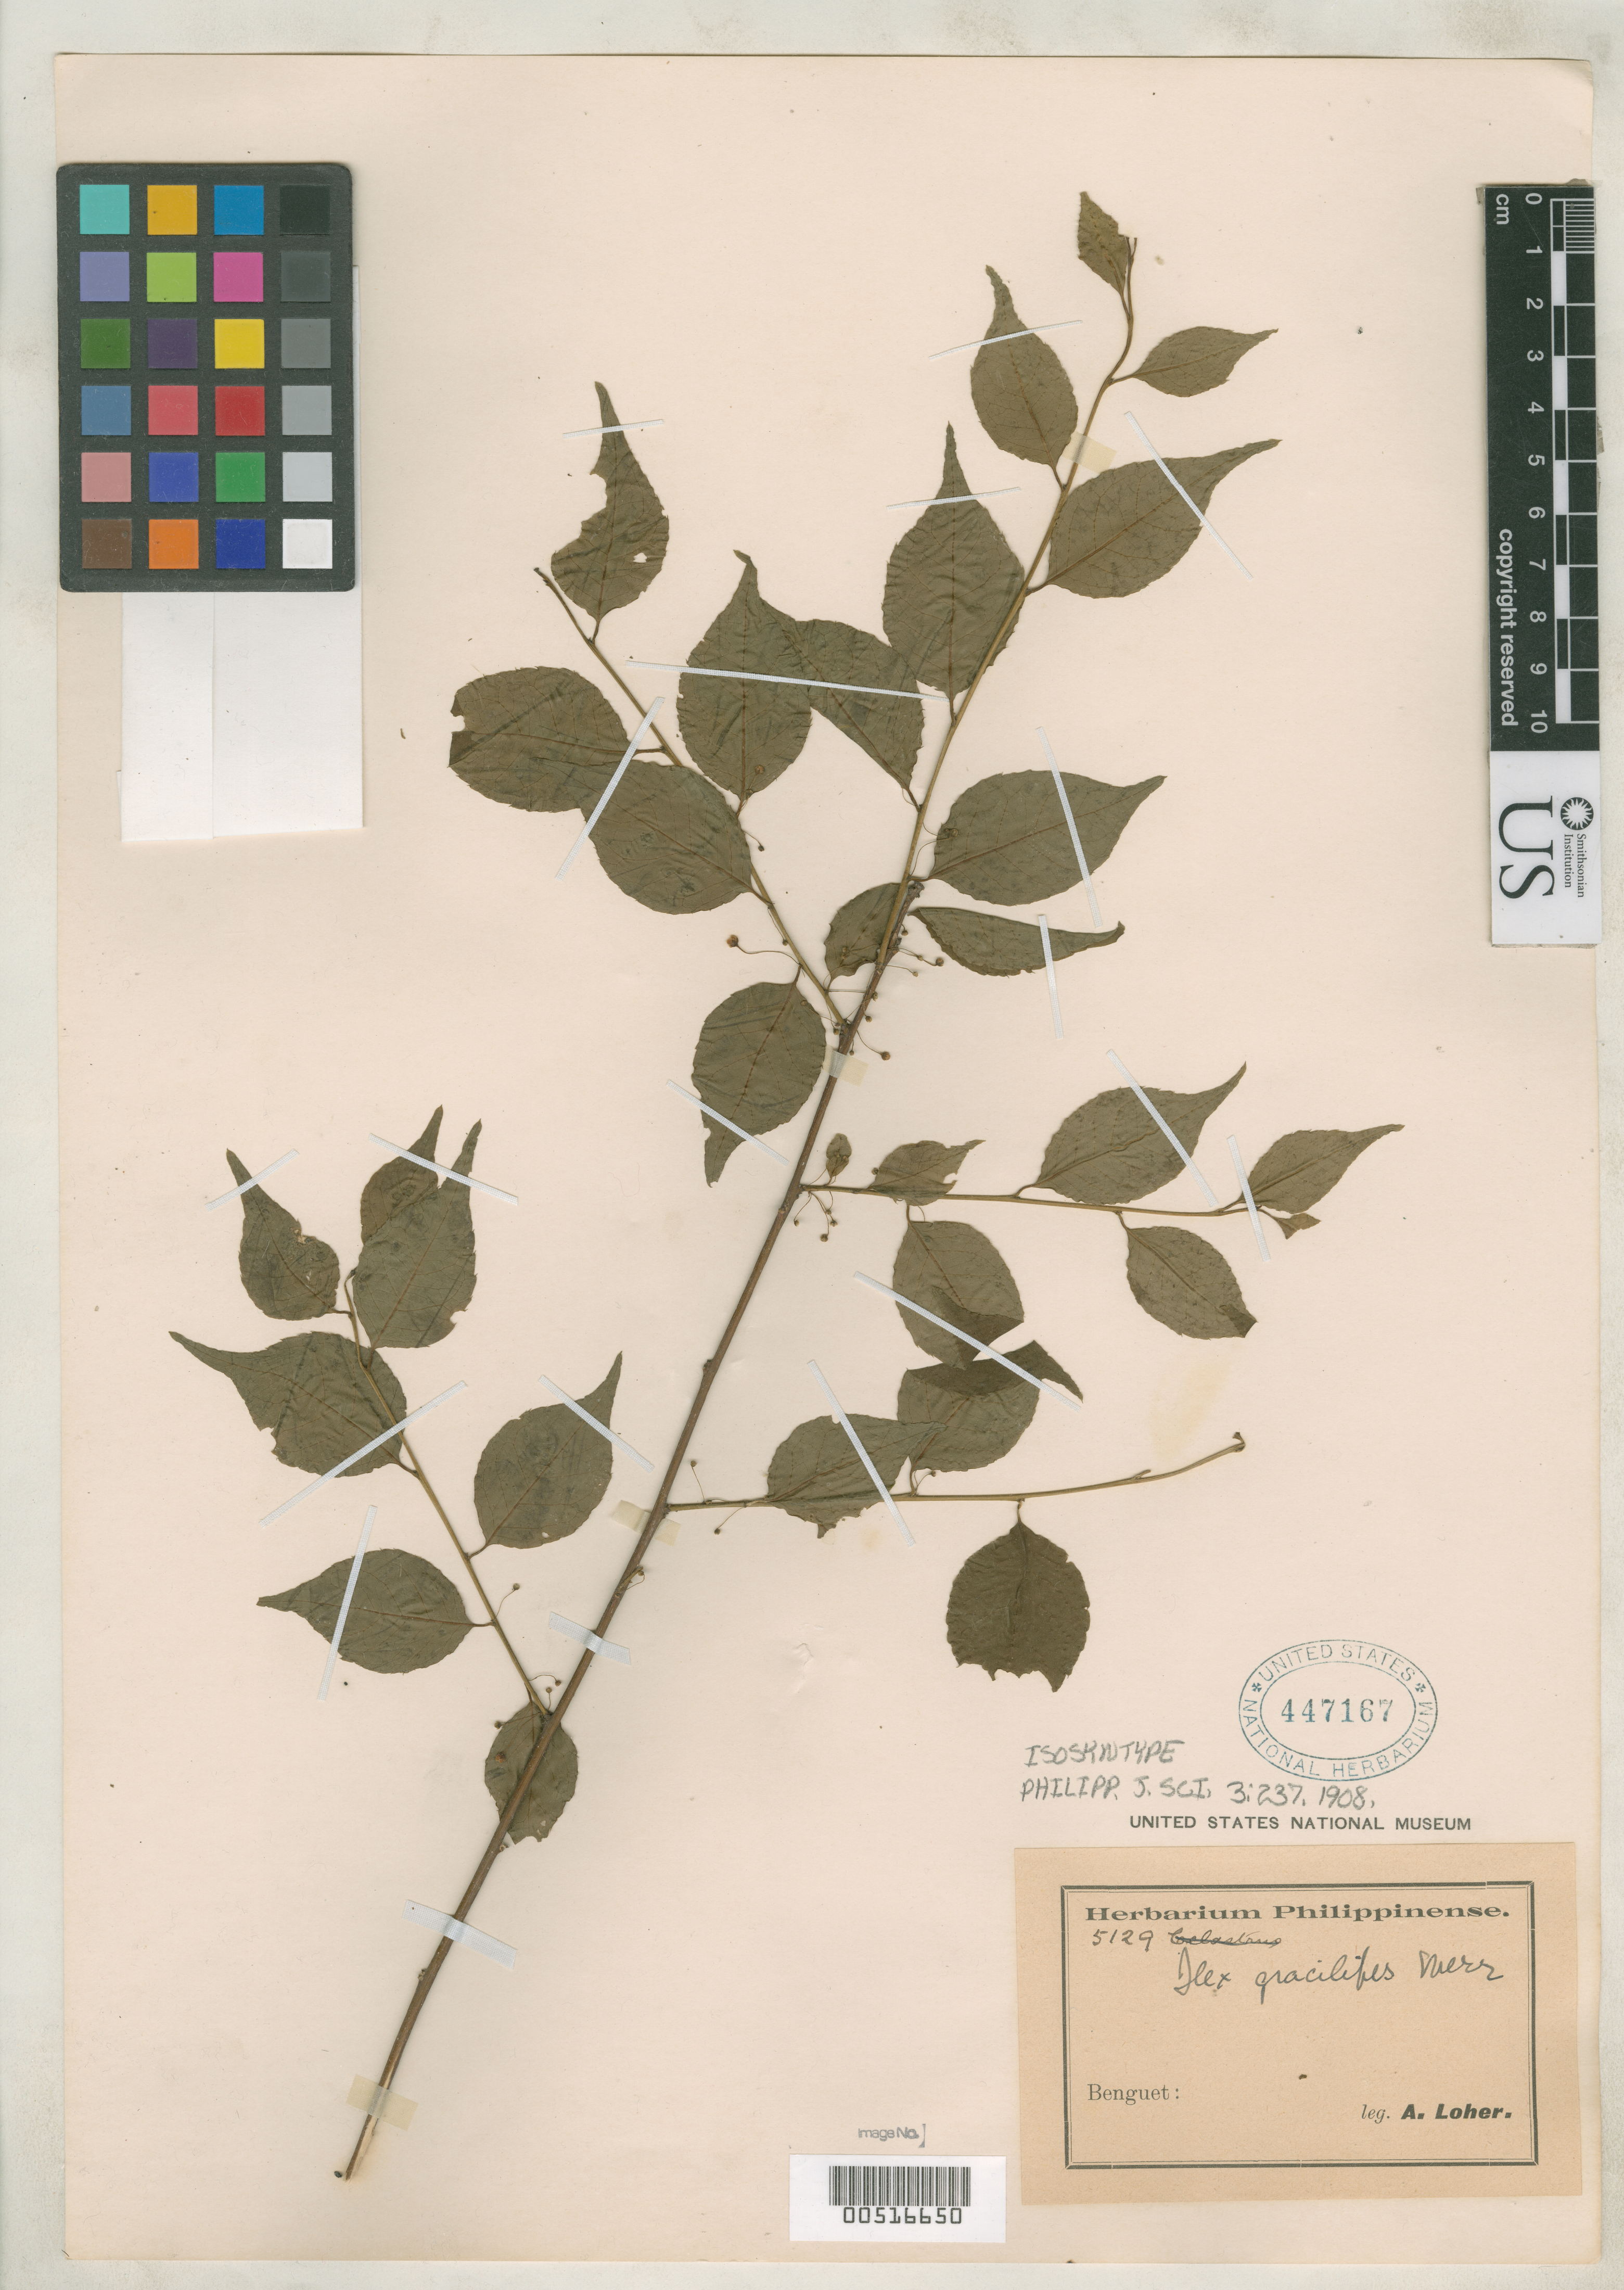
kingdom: Plantae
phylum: Tracheophyta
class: Magnoliopsida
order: Aquifoliales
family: Aquifoliaceae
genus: Ilex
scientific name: Ilex gracilipes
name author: Merr.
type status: Isosyntype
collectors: A. Loher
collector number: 5129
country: Philippines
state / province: Cordillera (Administrative Region)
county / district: Benguet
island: Luzon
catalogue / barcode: US 447167